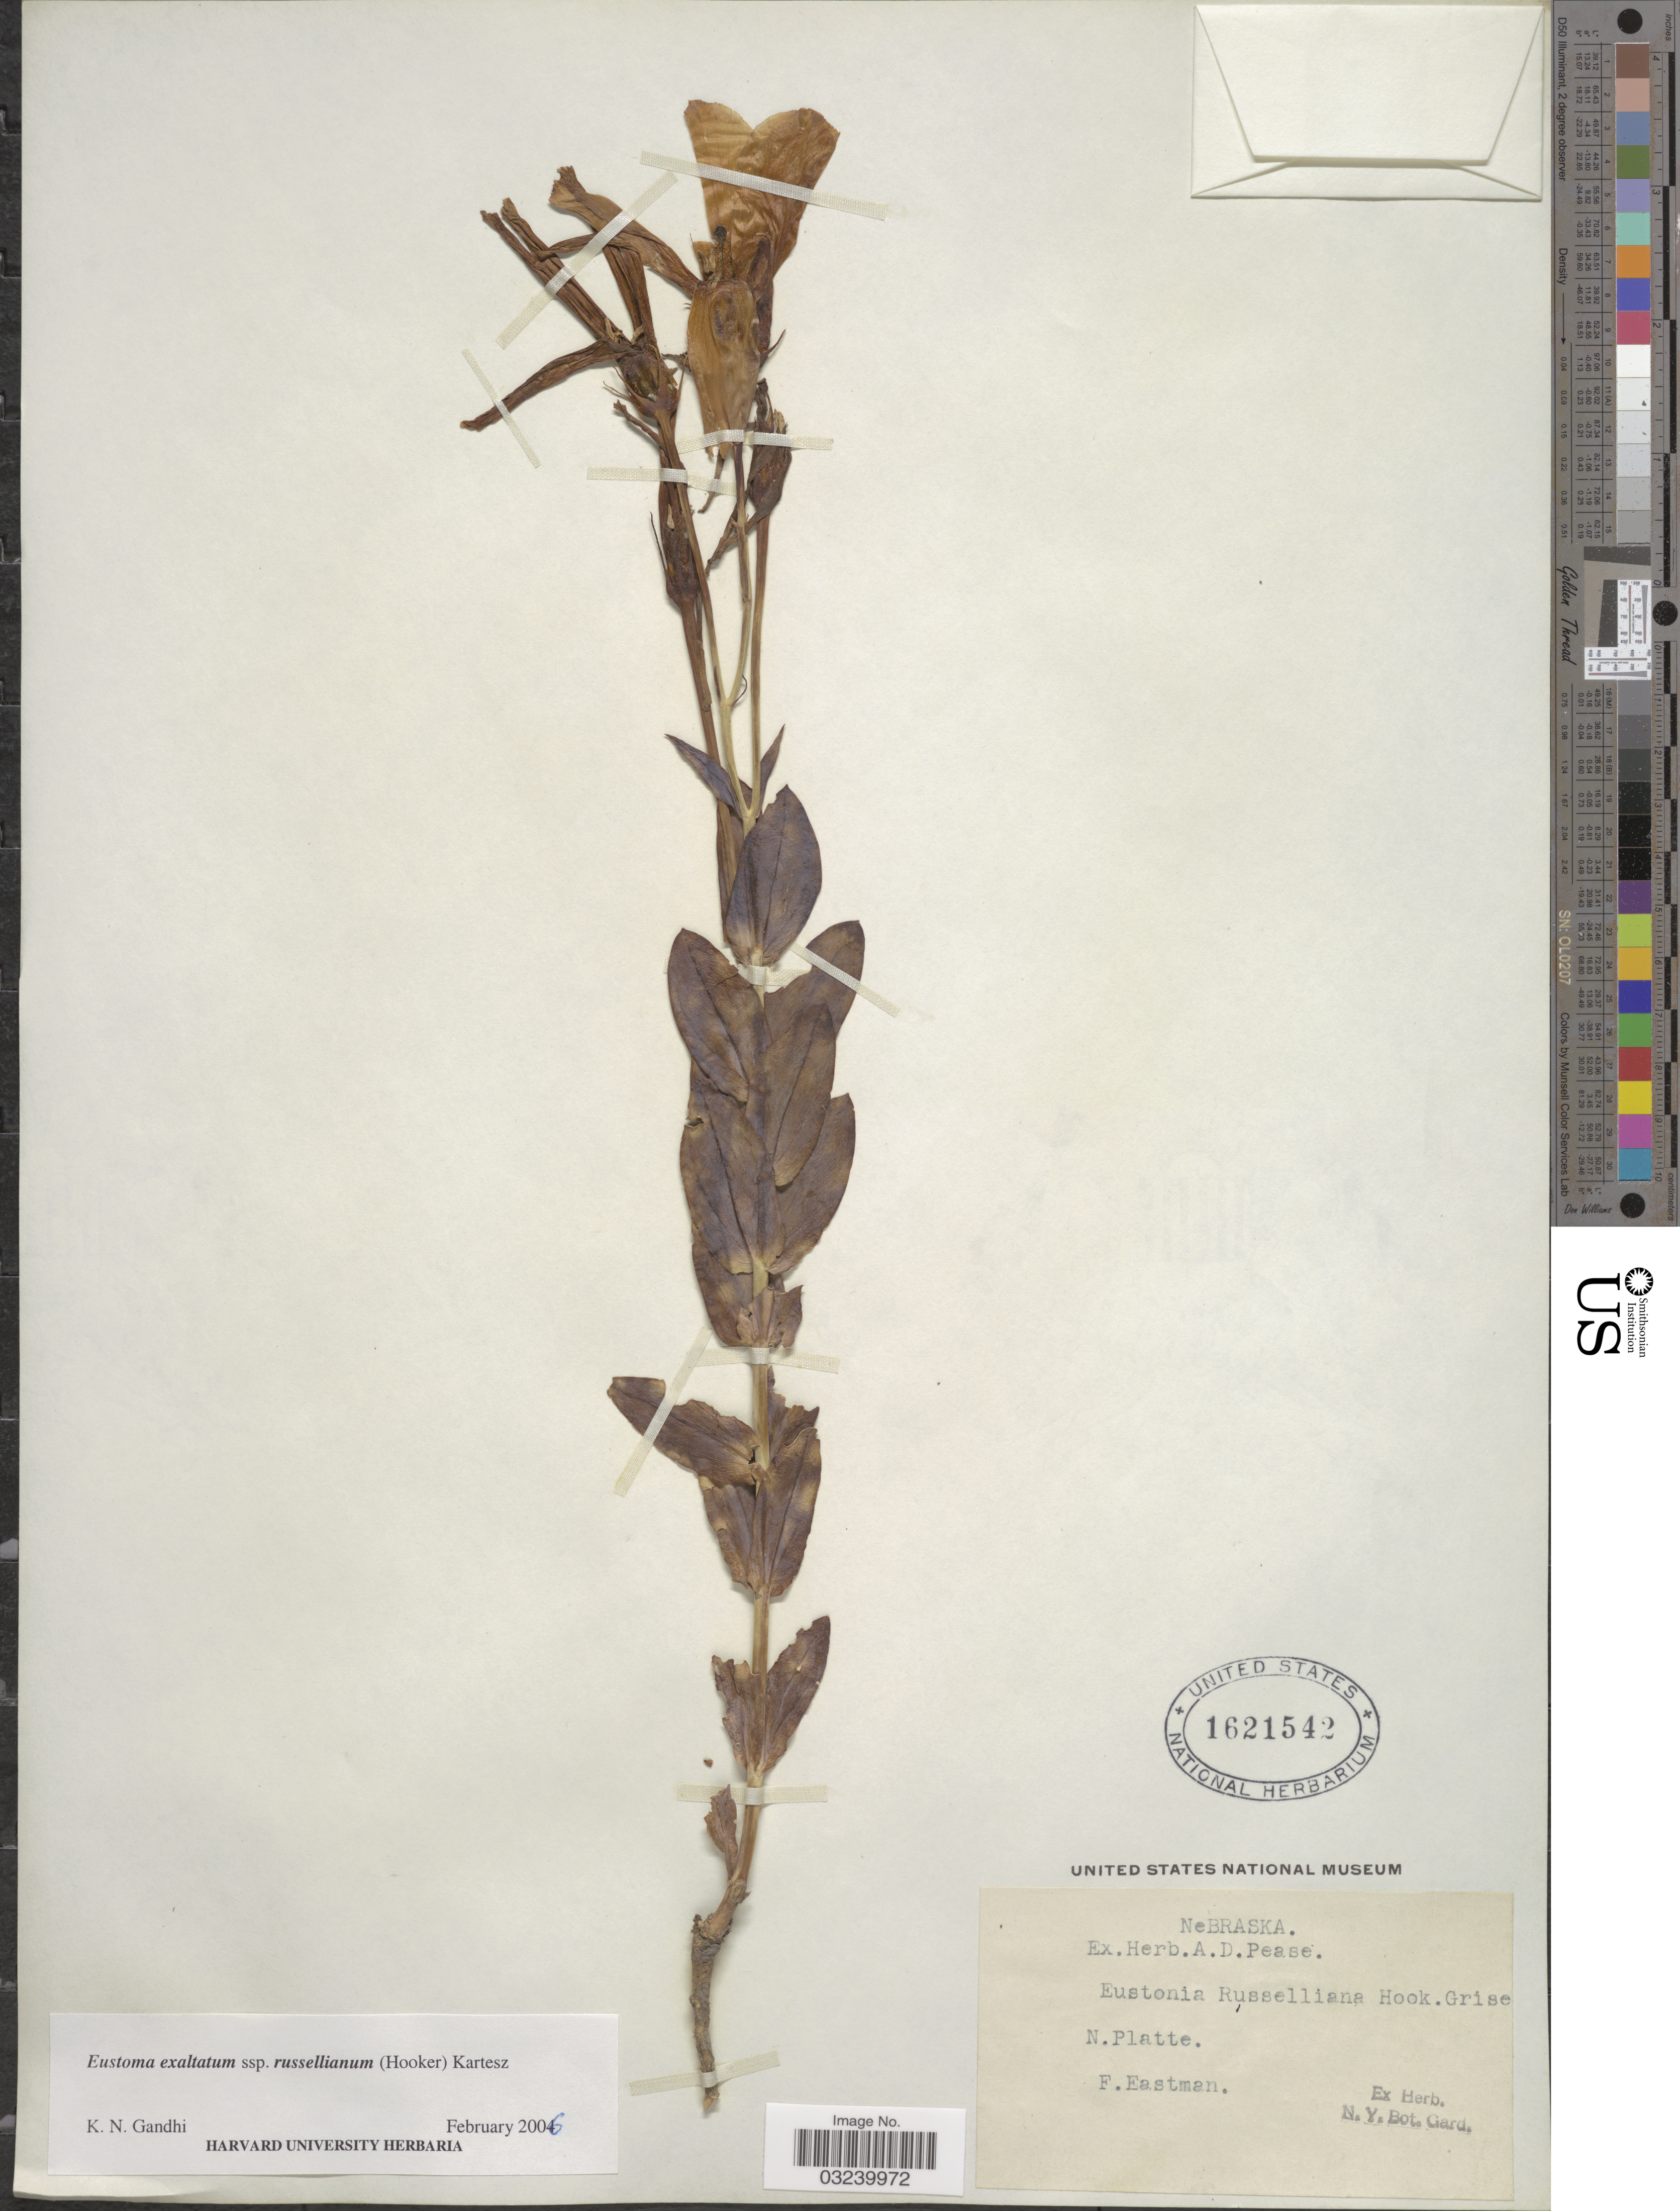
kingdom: Plantae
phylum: Tracheophyta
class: Magnoliopsida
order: Gentianales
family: Gentianaceae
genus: Eustoma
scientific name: Eustoma grandiflorum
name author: (Raf.) Shinners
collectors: F. Eastman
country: United States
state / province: Nebraska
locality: N. Platte.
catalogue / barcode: US 1621542